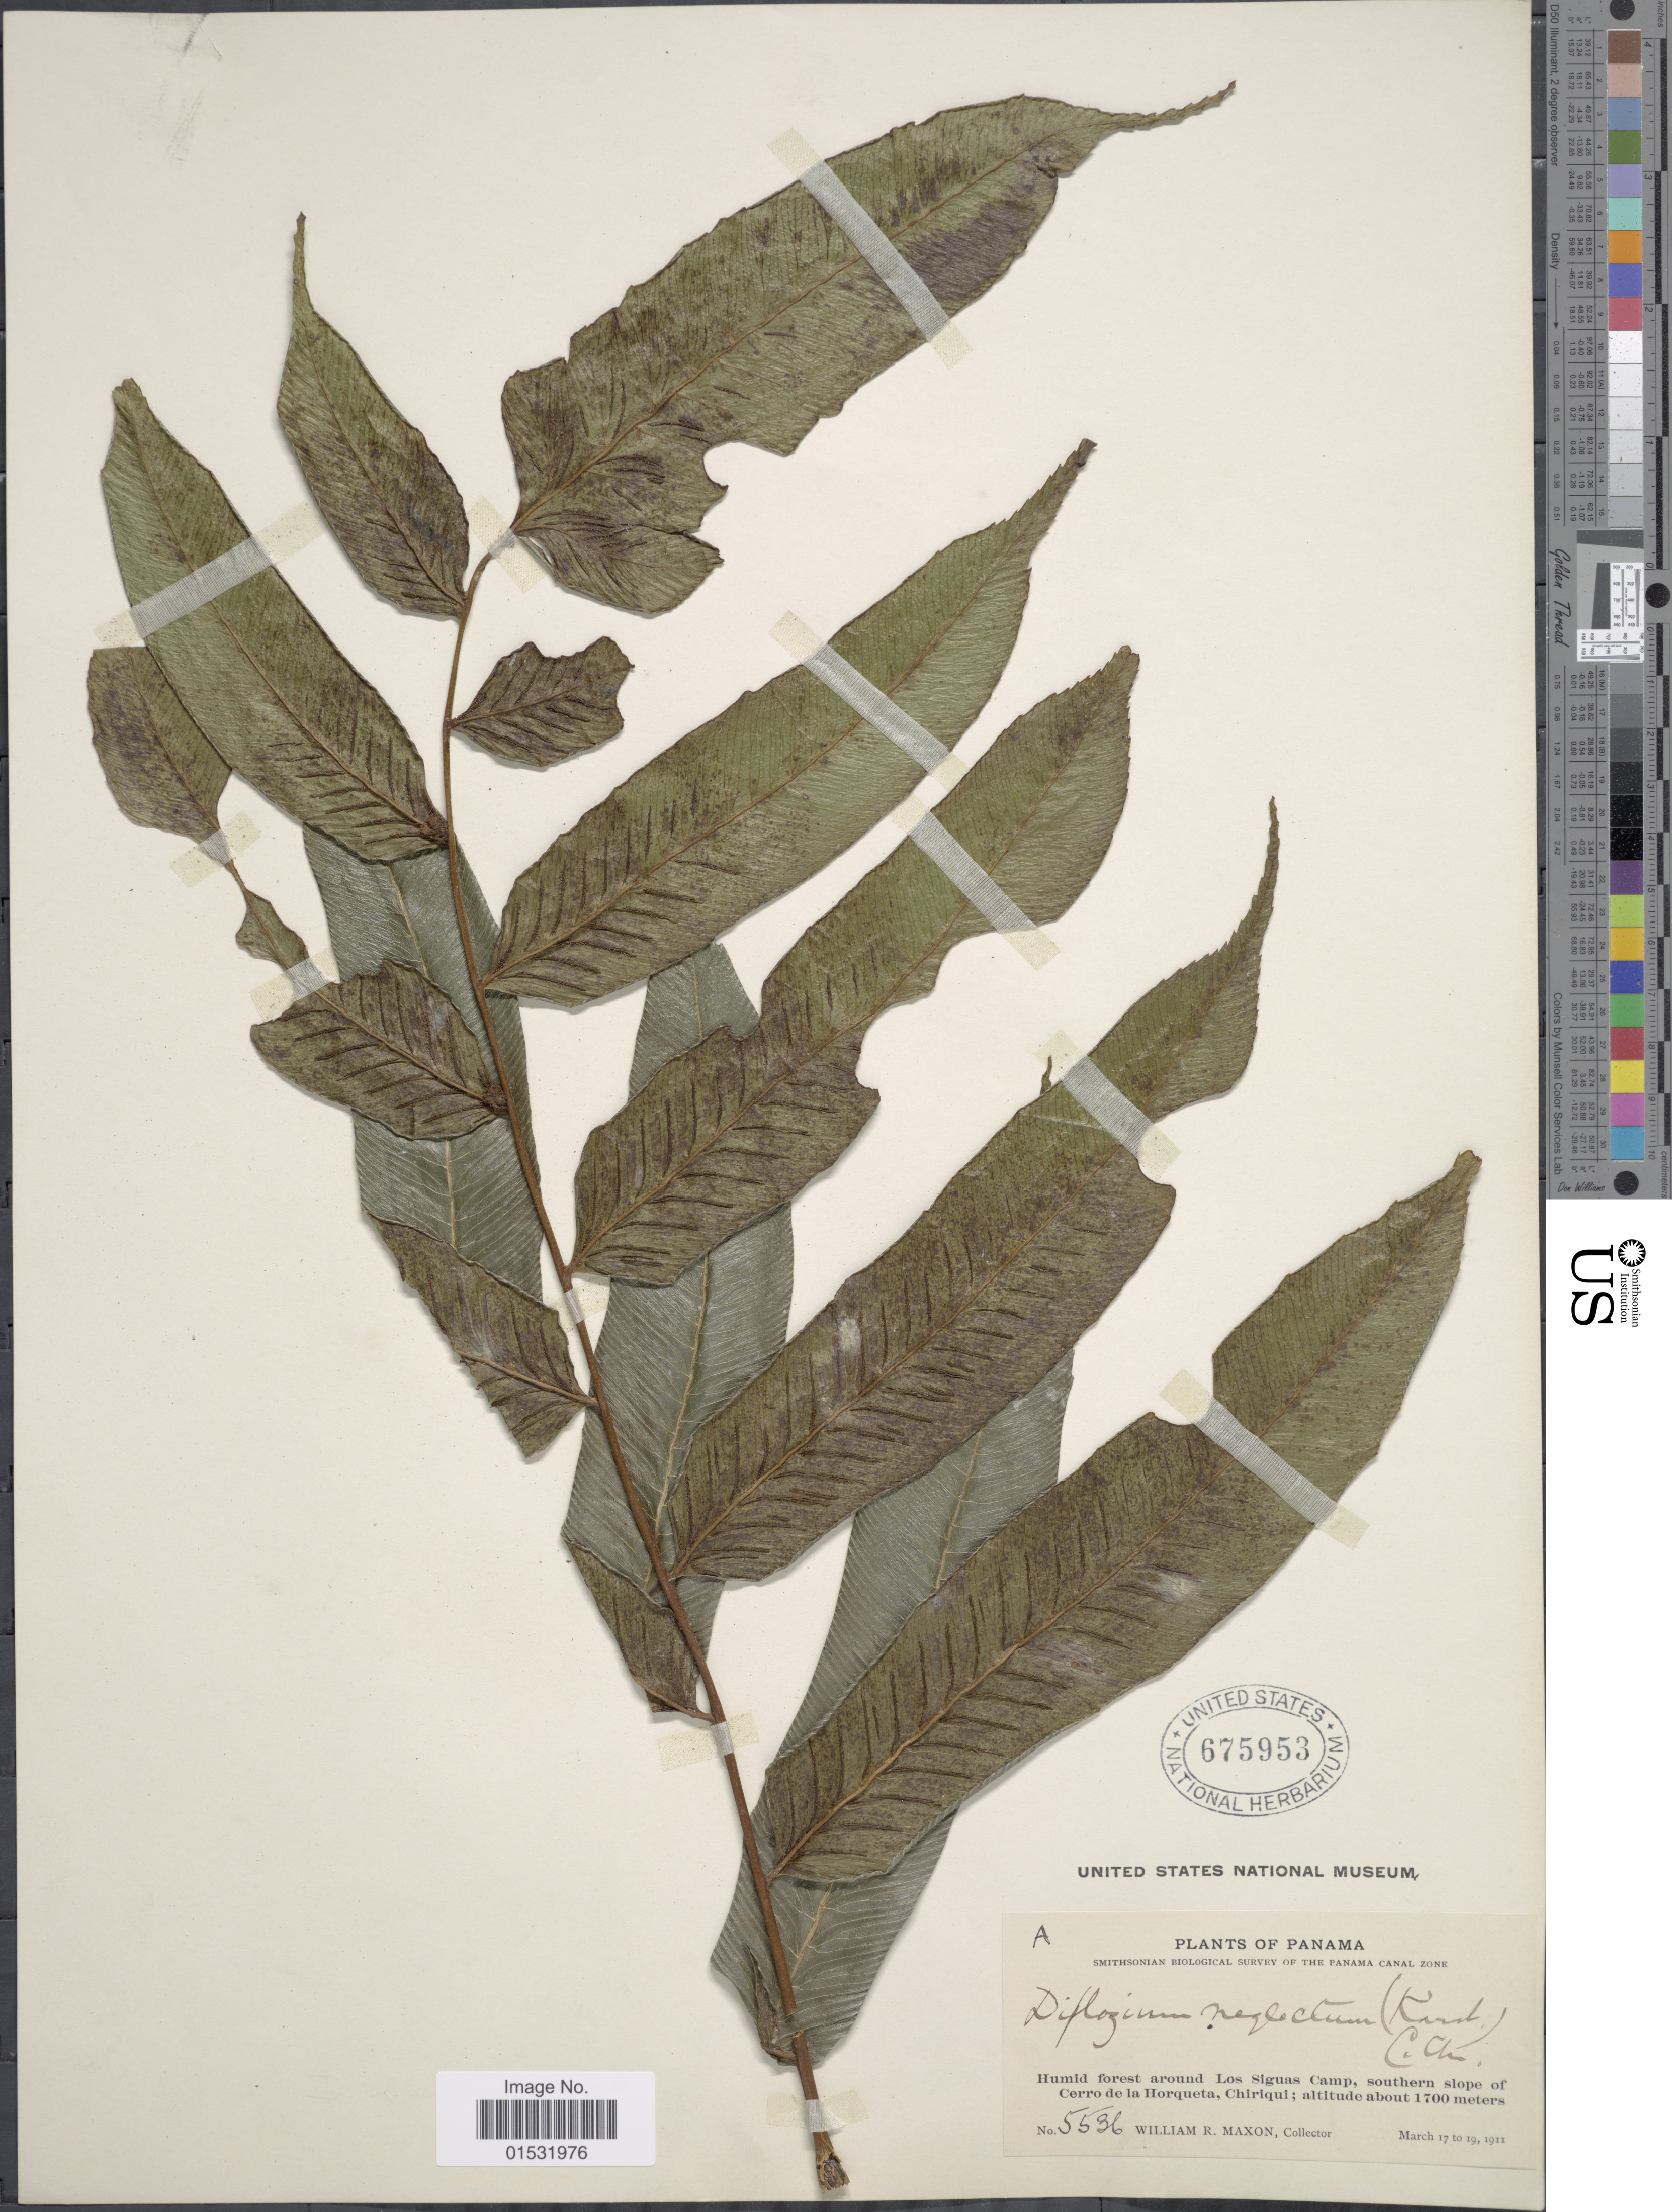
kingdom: Plantae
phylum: Tracheophyta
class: Polypodiopsida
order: Polypodiales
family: Athyriaceae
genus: Diplazium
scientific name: Diplazium obscurum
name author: Christ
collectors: W. R. Maxon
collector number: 5536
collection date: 1911-03-17/1911-03-19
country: Panama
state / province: Chiriqui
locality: Panama Canal Zone. Humid forest around Los Siguas Camp, southern slope of Cerro de la Horqueta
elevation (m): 1700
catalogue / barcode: US 675953